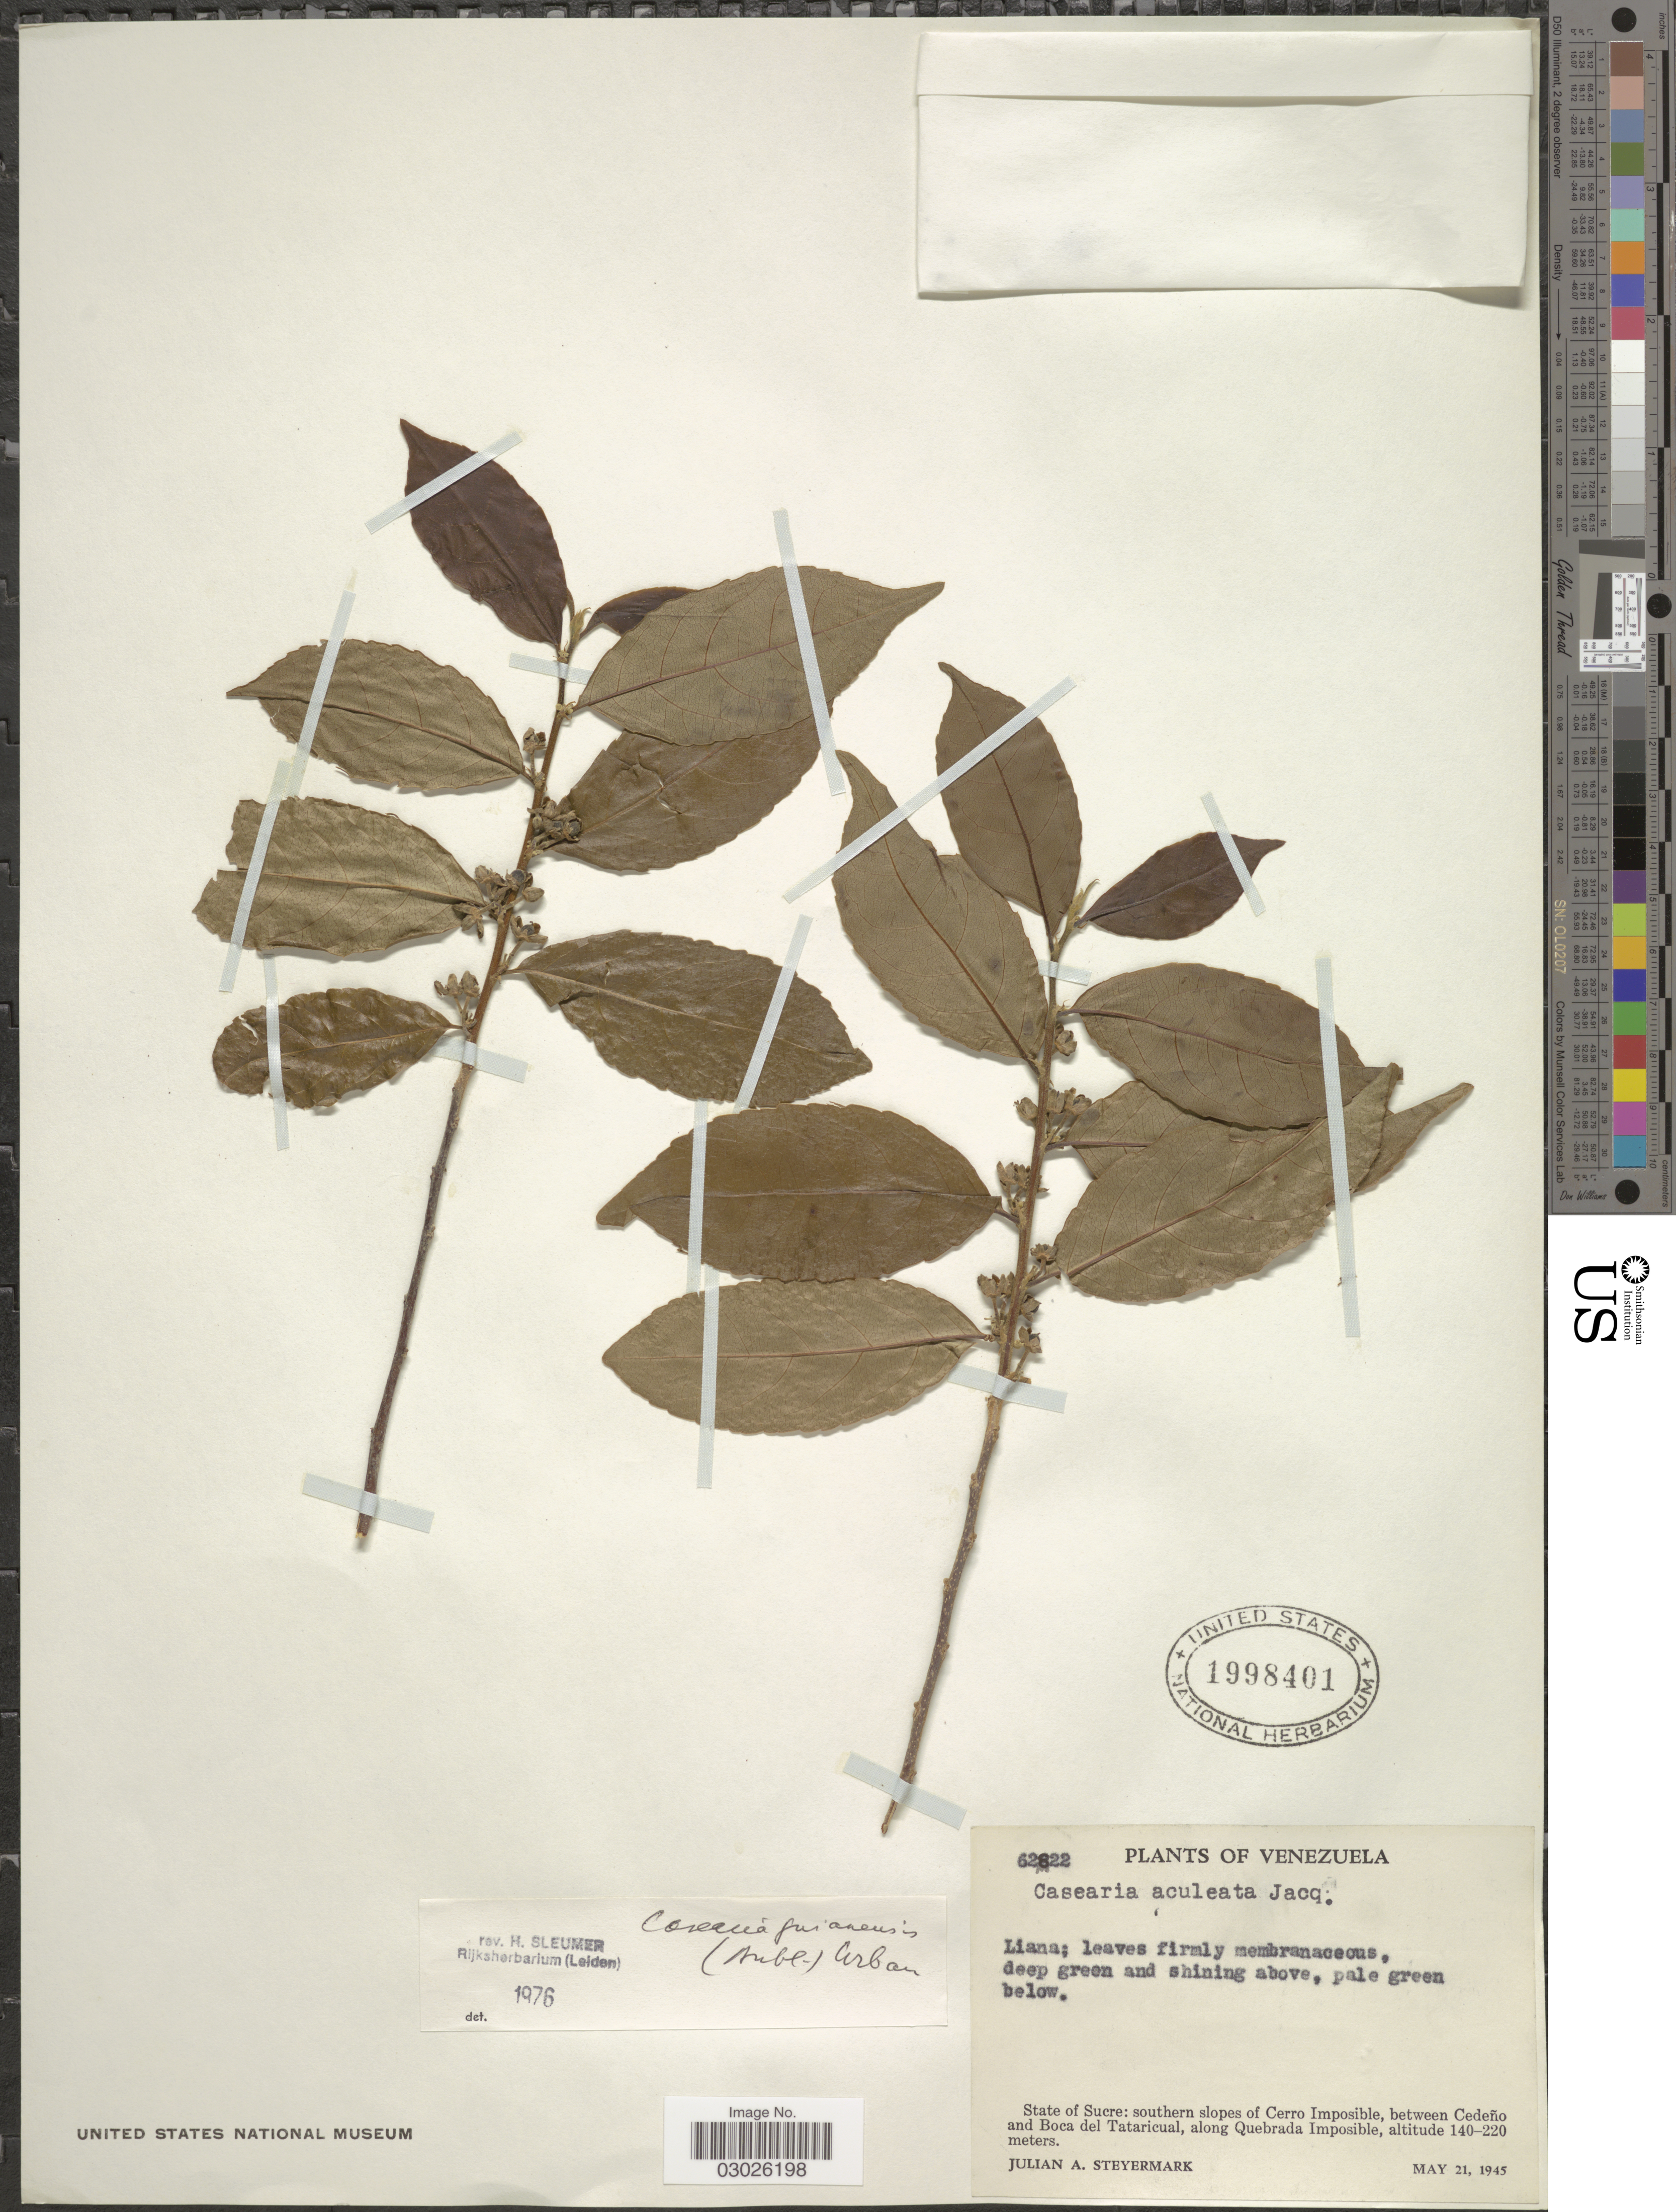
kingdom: Plantae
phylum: Tracheophyta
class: Magnoliopsida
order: Malpighiales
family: Salicaceae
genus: Casearia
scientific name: Casearia guianensis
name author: (Aubl.) Urb.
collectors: J. Steyermark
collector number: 62822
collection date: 1945-05-21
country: Venezuela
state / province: Sucre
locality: State of Sucre: southern slopes of Cerro Imposible, between Cedeño and Boca del Tataricual, along Quebrada Imposible.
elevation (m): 140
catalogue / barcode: US 1998401